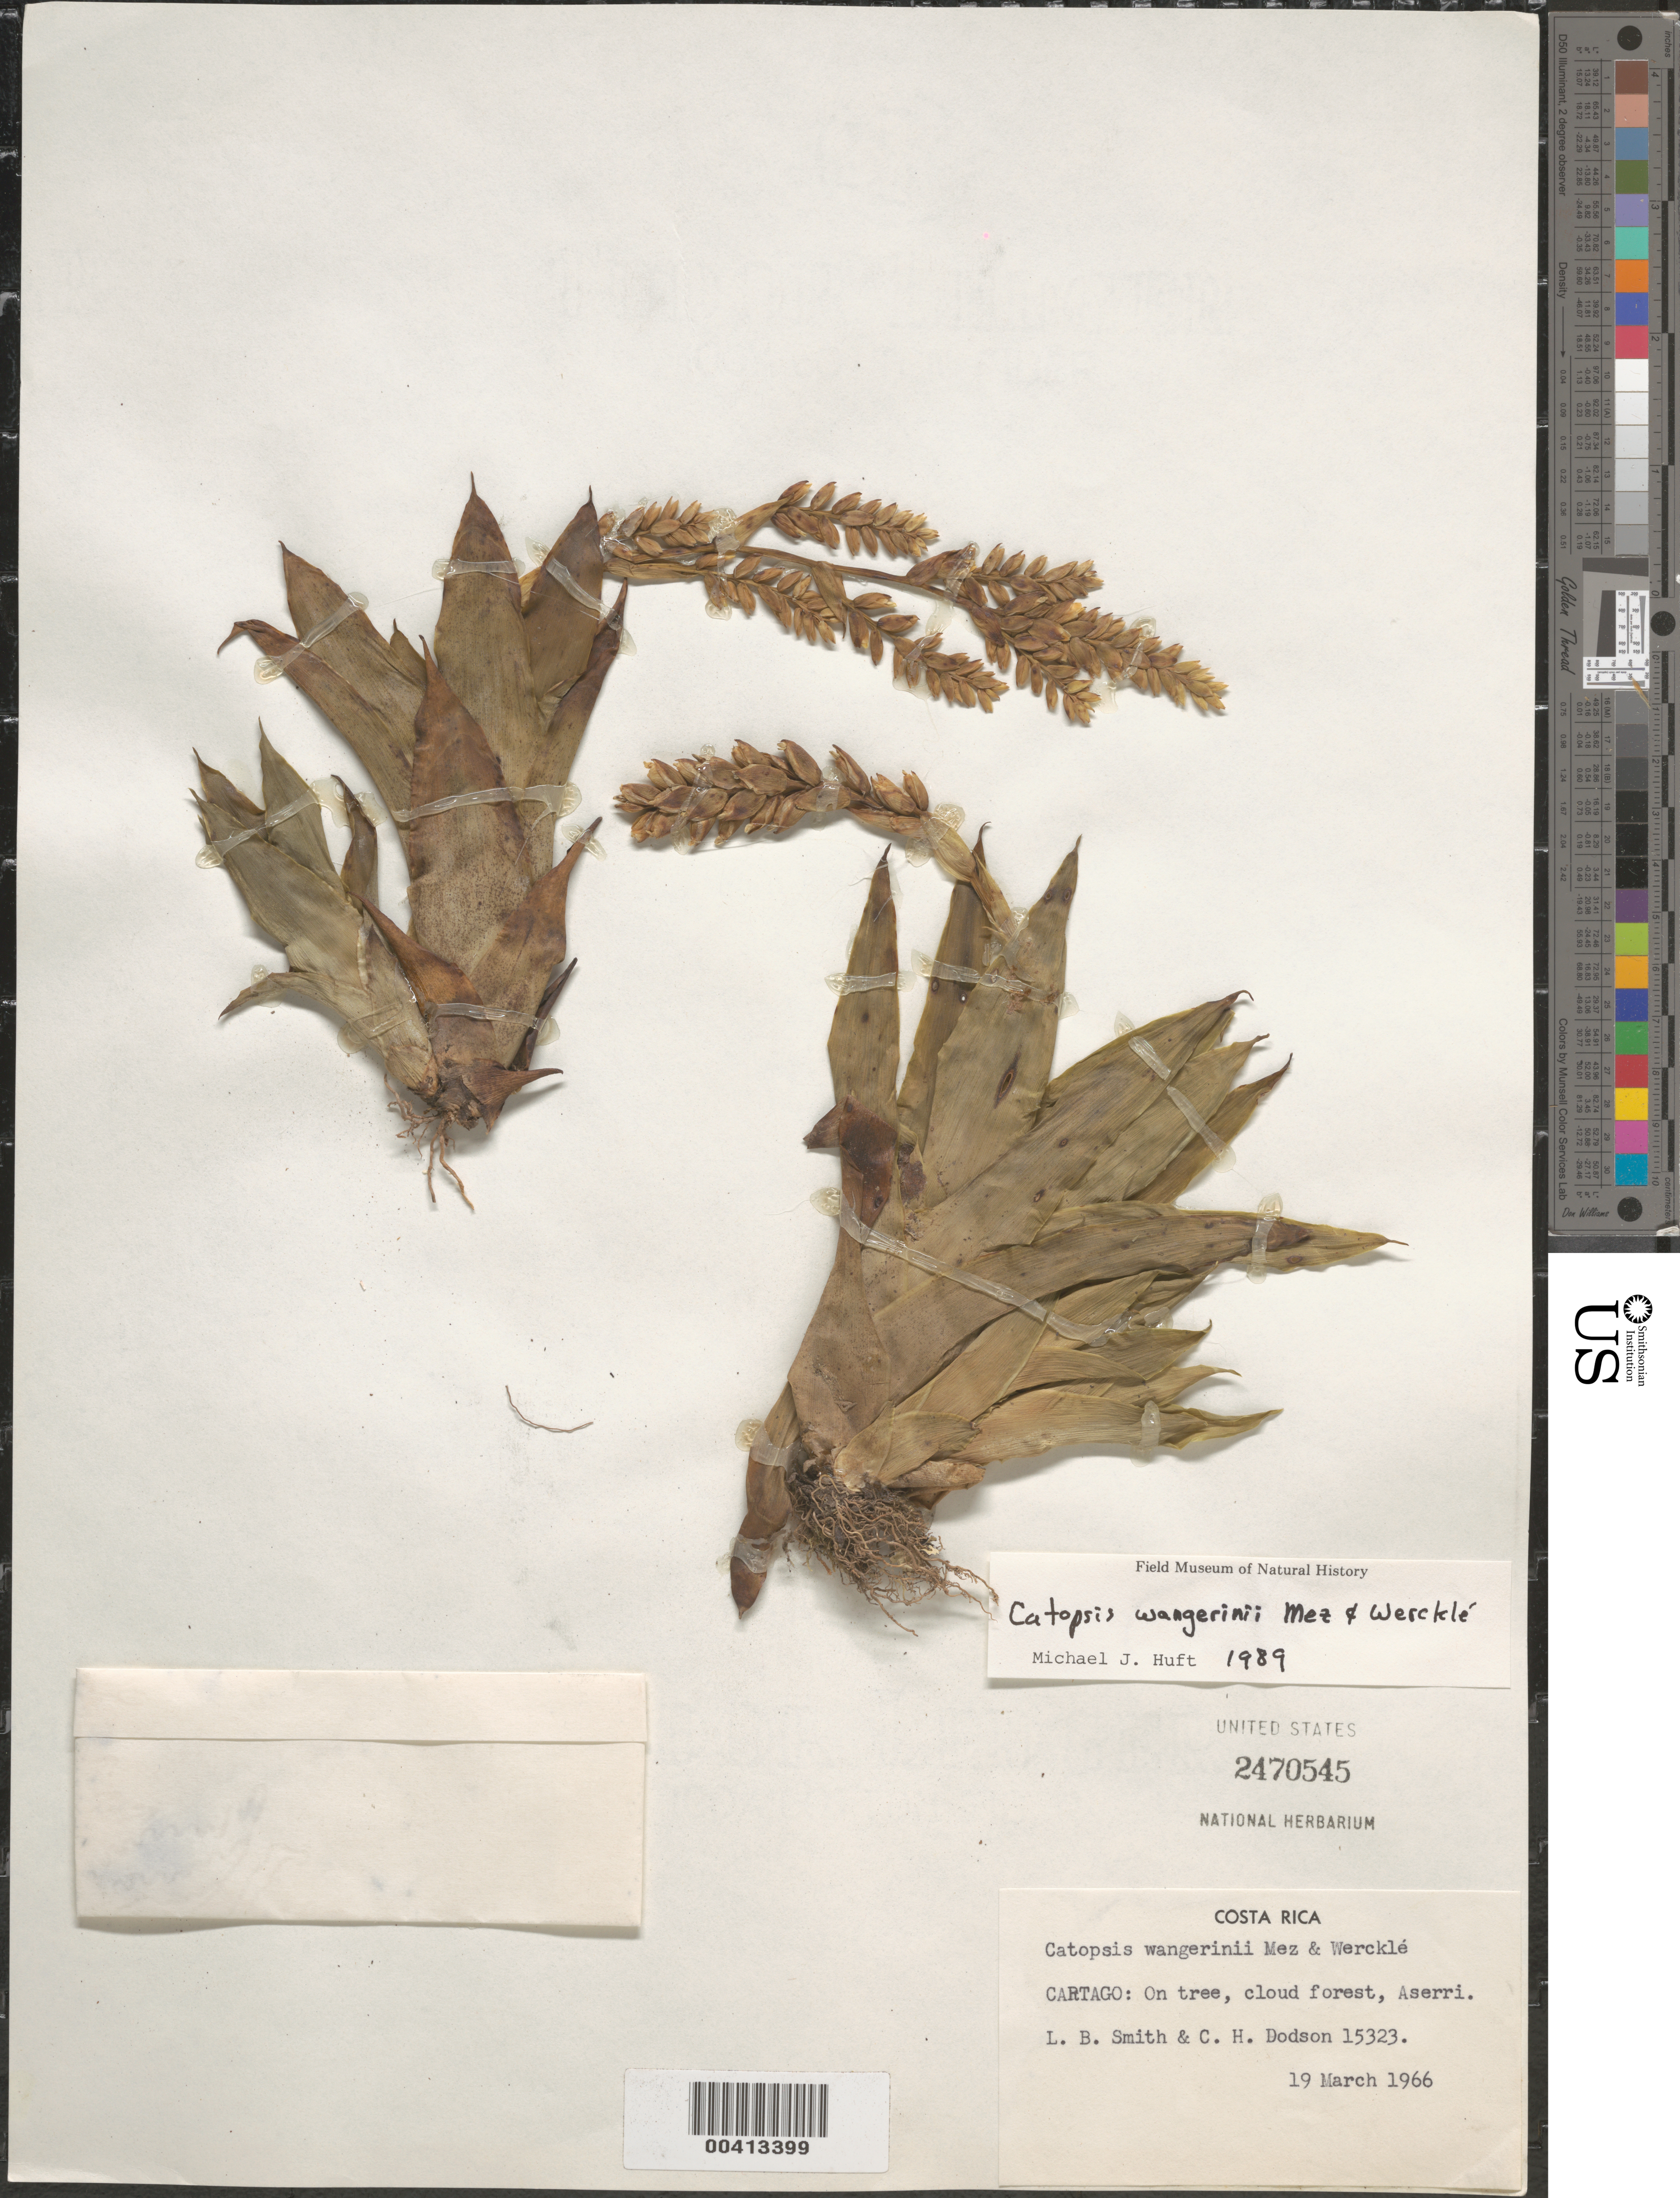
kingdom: Plantae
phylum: Tracheophyta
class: Liliopsida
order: Poales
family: Bromeliaceae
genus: Catopsis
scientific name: Catopsis wangerinii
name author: Mez & Wercklé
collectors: L. Smith & C. H. Dodson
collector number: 15323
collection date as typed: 19 Mar 1966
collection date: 1966-03-19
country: Costa Rica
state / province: Cartago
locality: Aserri cloud forest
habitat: Cloud forest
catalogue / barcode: US 2470545